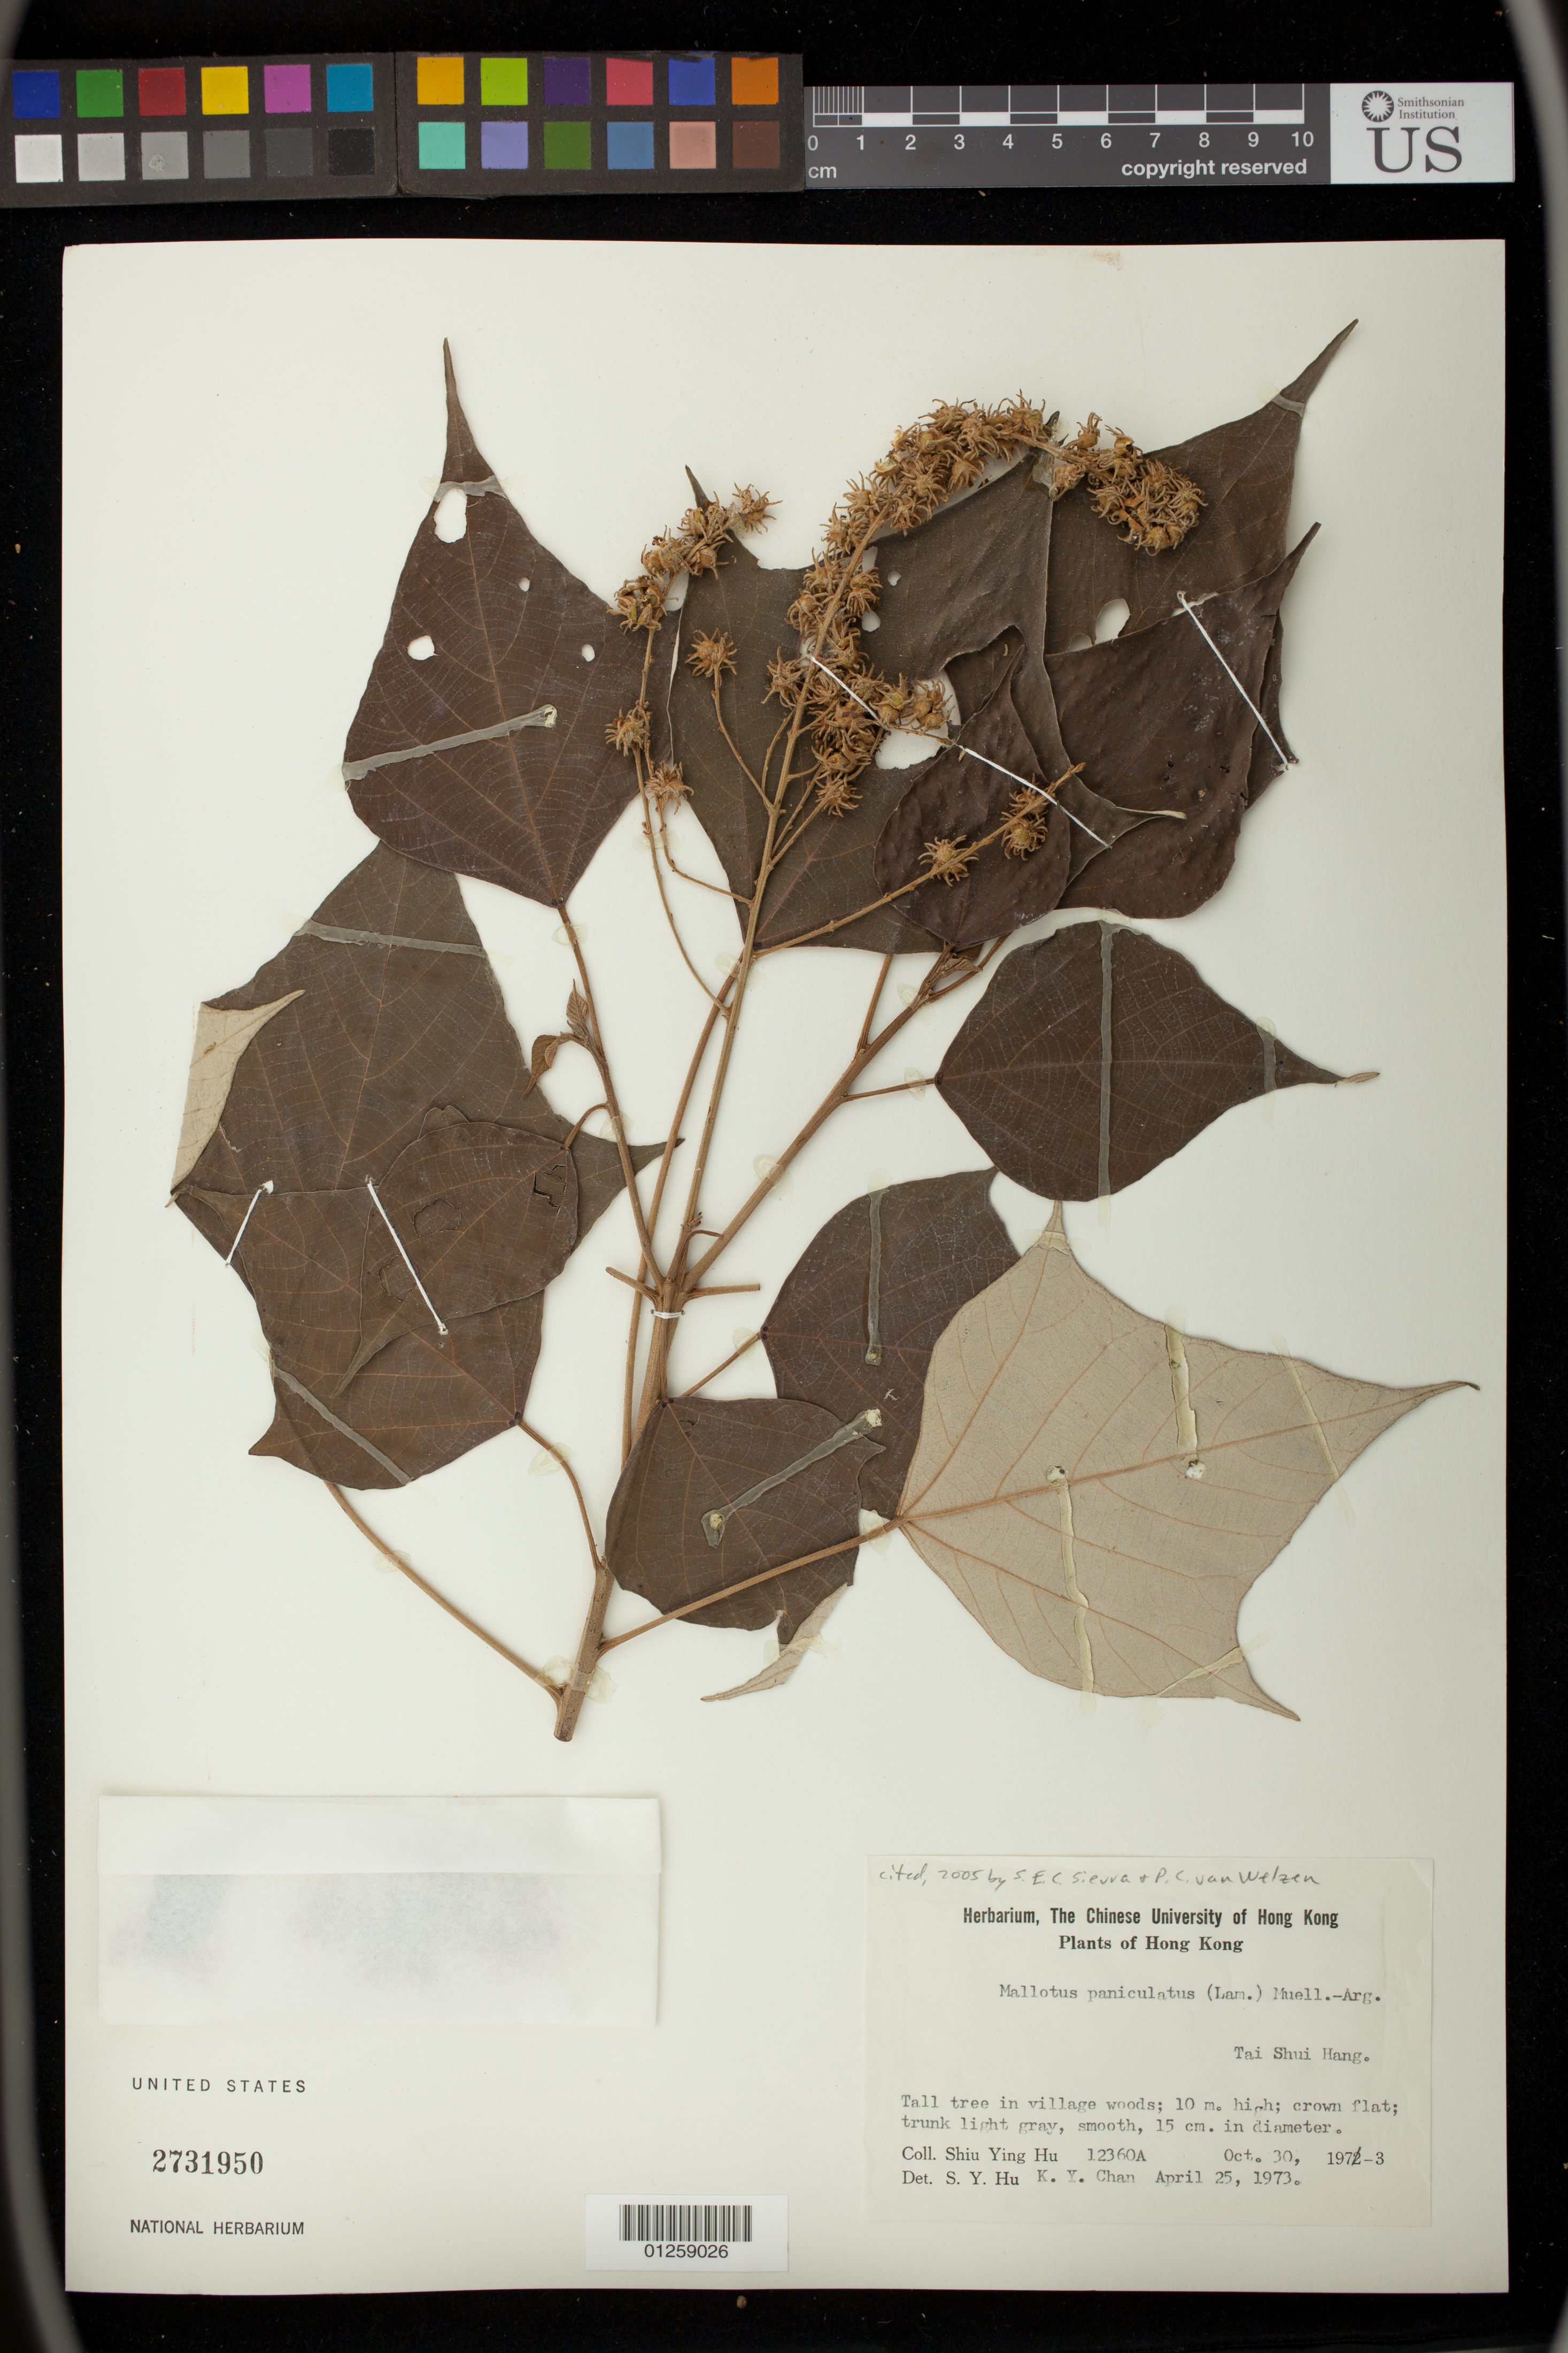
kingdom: Plantae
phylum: Tracheophyta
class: Magnoliopsida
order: Malpighiales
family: Euphorbiaceae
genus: Mallotus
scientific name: Mallotus paniculatus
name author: (Lam.) Müll. Arg.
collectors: S. Y. Hu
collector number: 12360A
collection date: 1973-10-30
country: China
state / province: Hong Kong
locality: Tai Shui Hang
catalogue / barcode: US 2731950